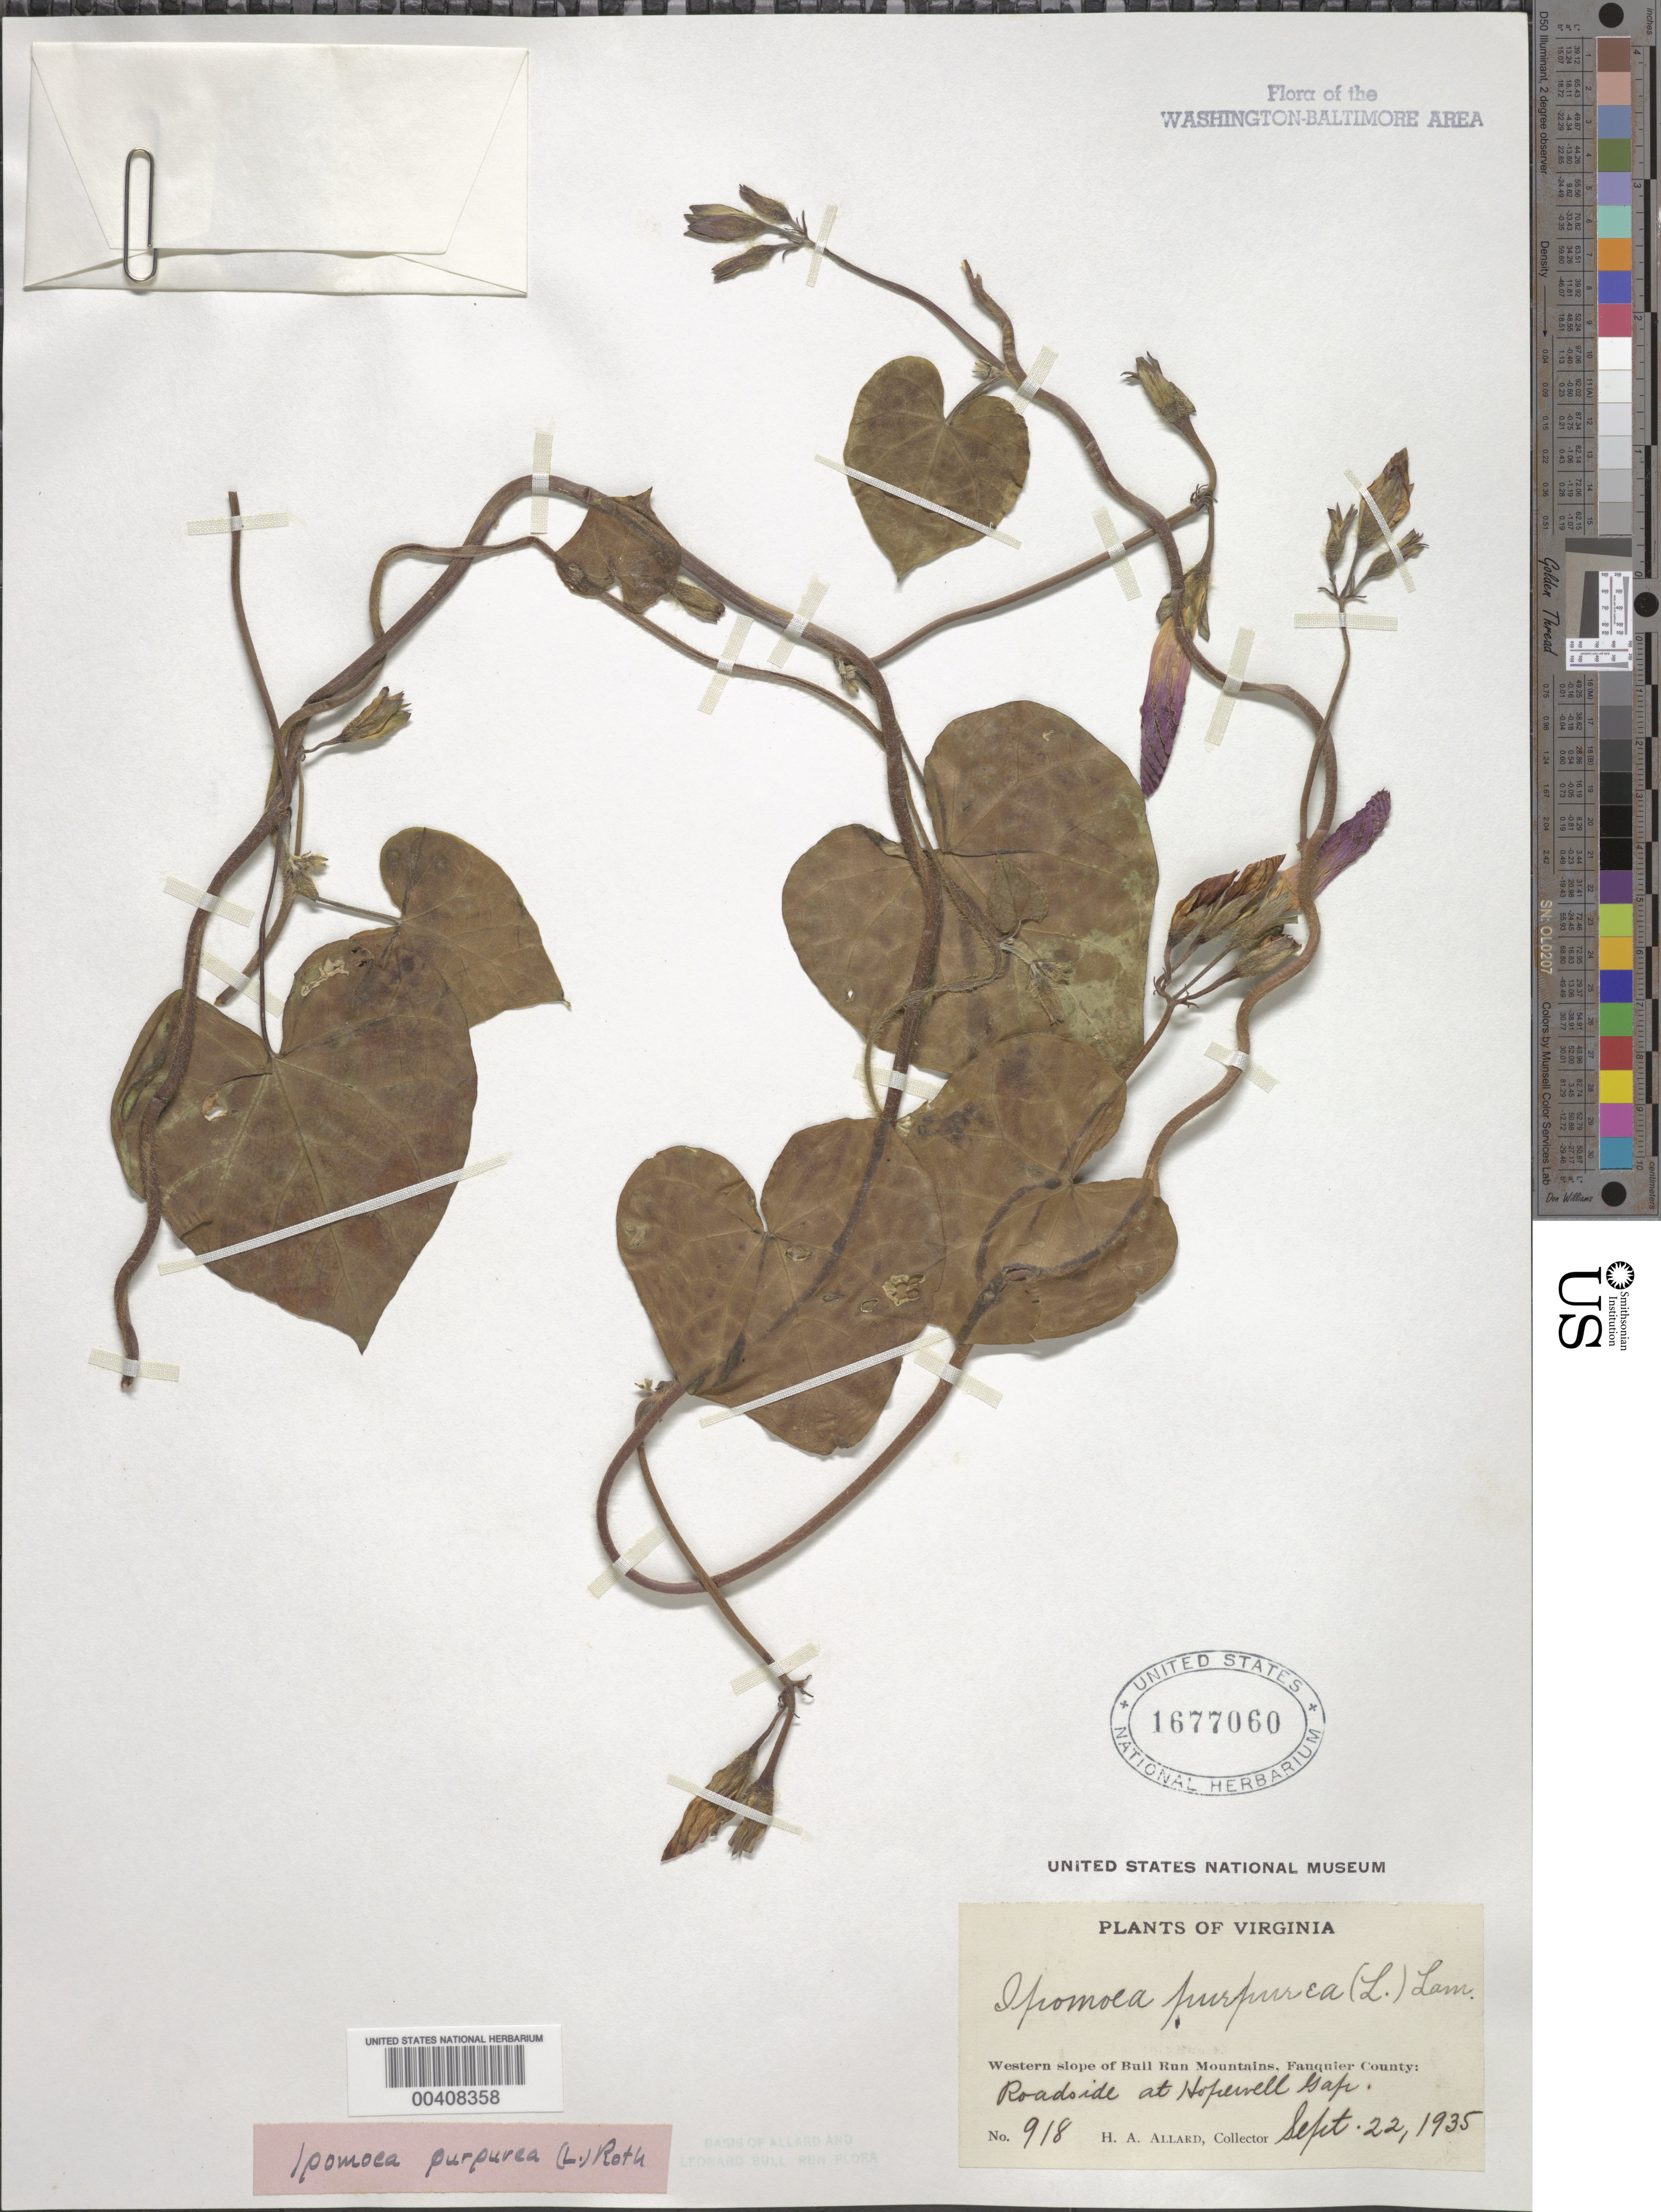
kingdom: Plantae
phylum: Tracheophyta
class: Magnoliopsida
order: Solanales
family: Convolvulaceae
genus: Ipomoea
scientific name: Ipomoea purpurea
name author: (L.) Roth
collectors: H. A. Allard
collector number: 918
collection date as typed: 22 Sep 1935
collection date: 1935-09-22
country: United States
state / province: Virginia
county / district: Fauquier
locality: Hopewell Gap, western slope of Bull Run Mountains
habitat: Roadside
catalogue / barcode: US 1677060